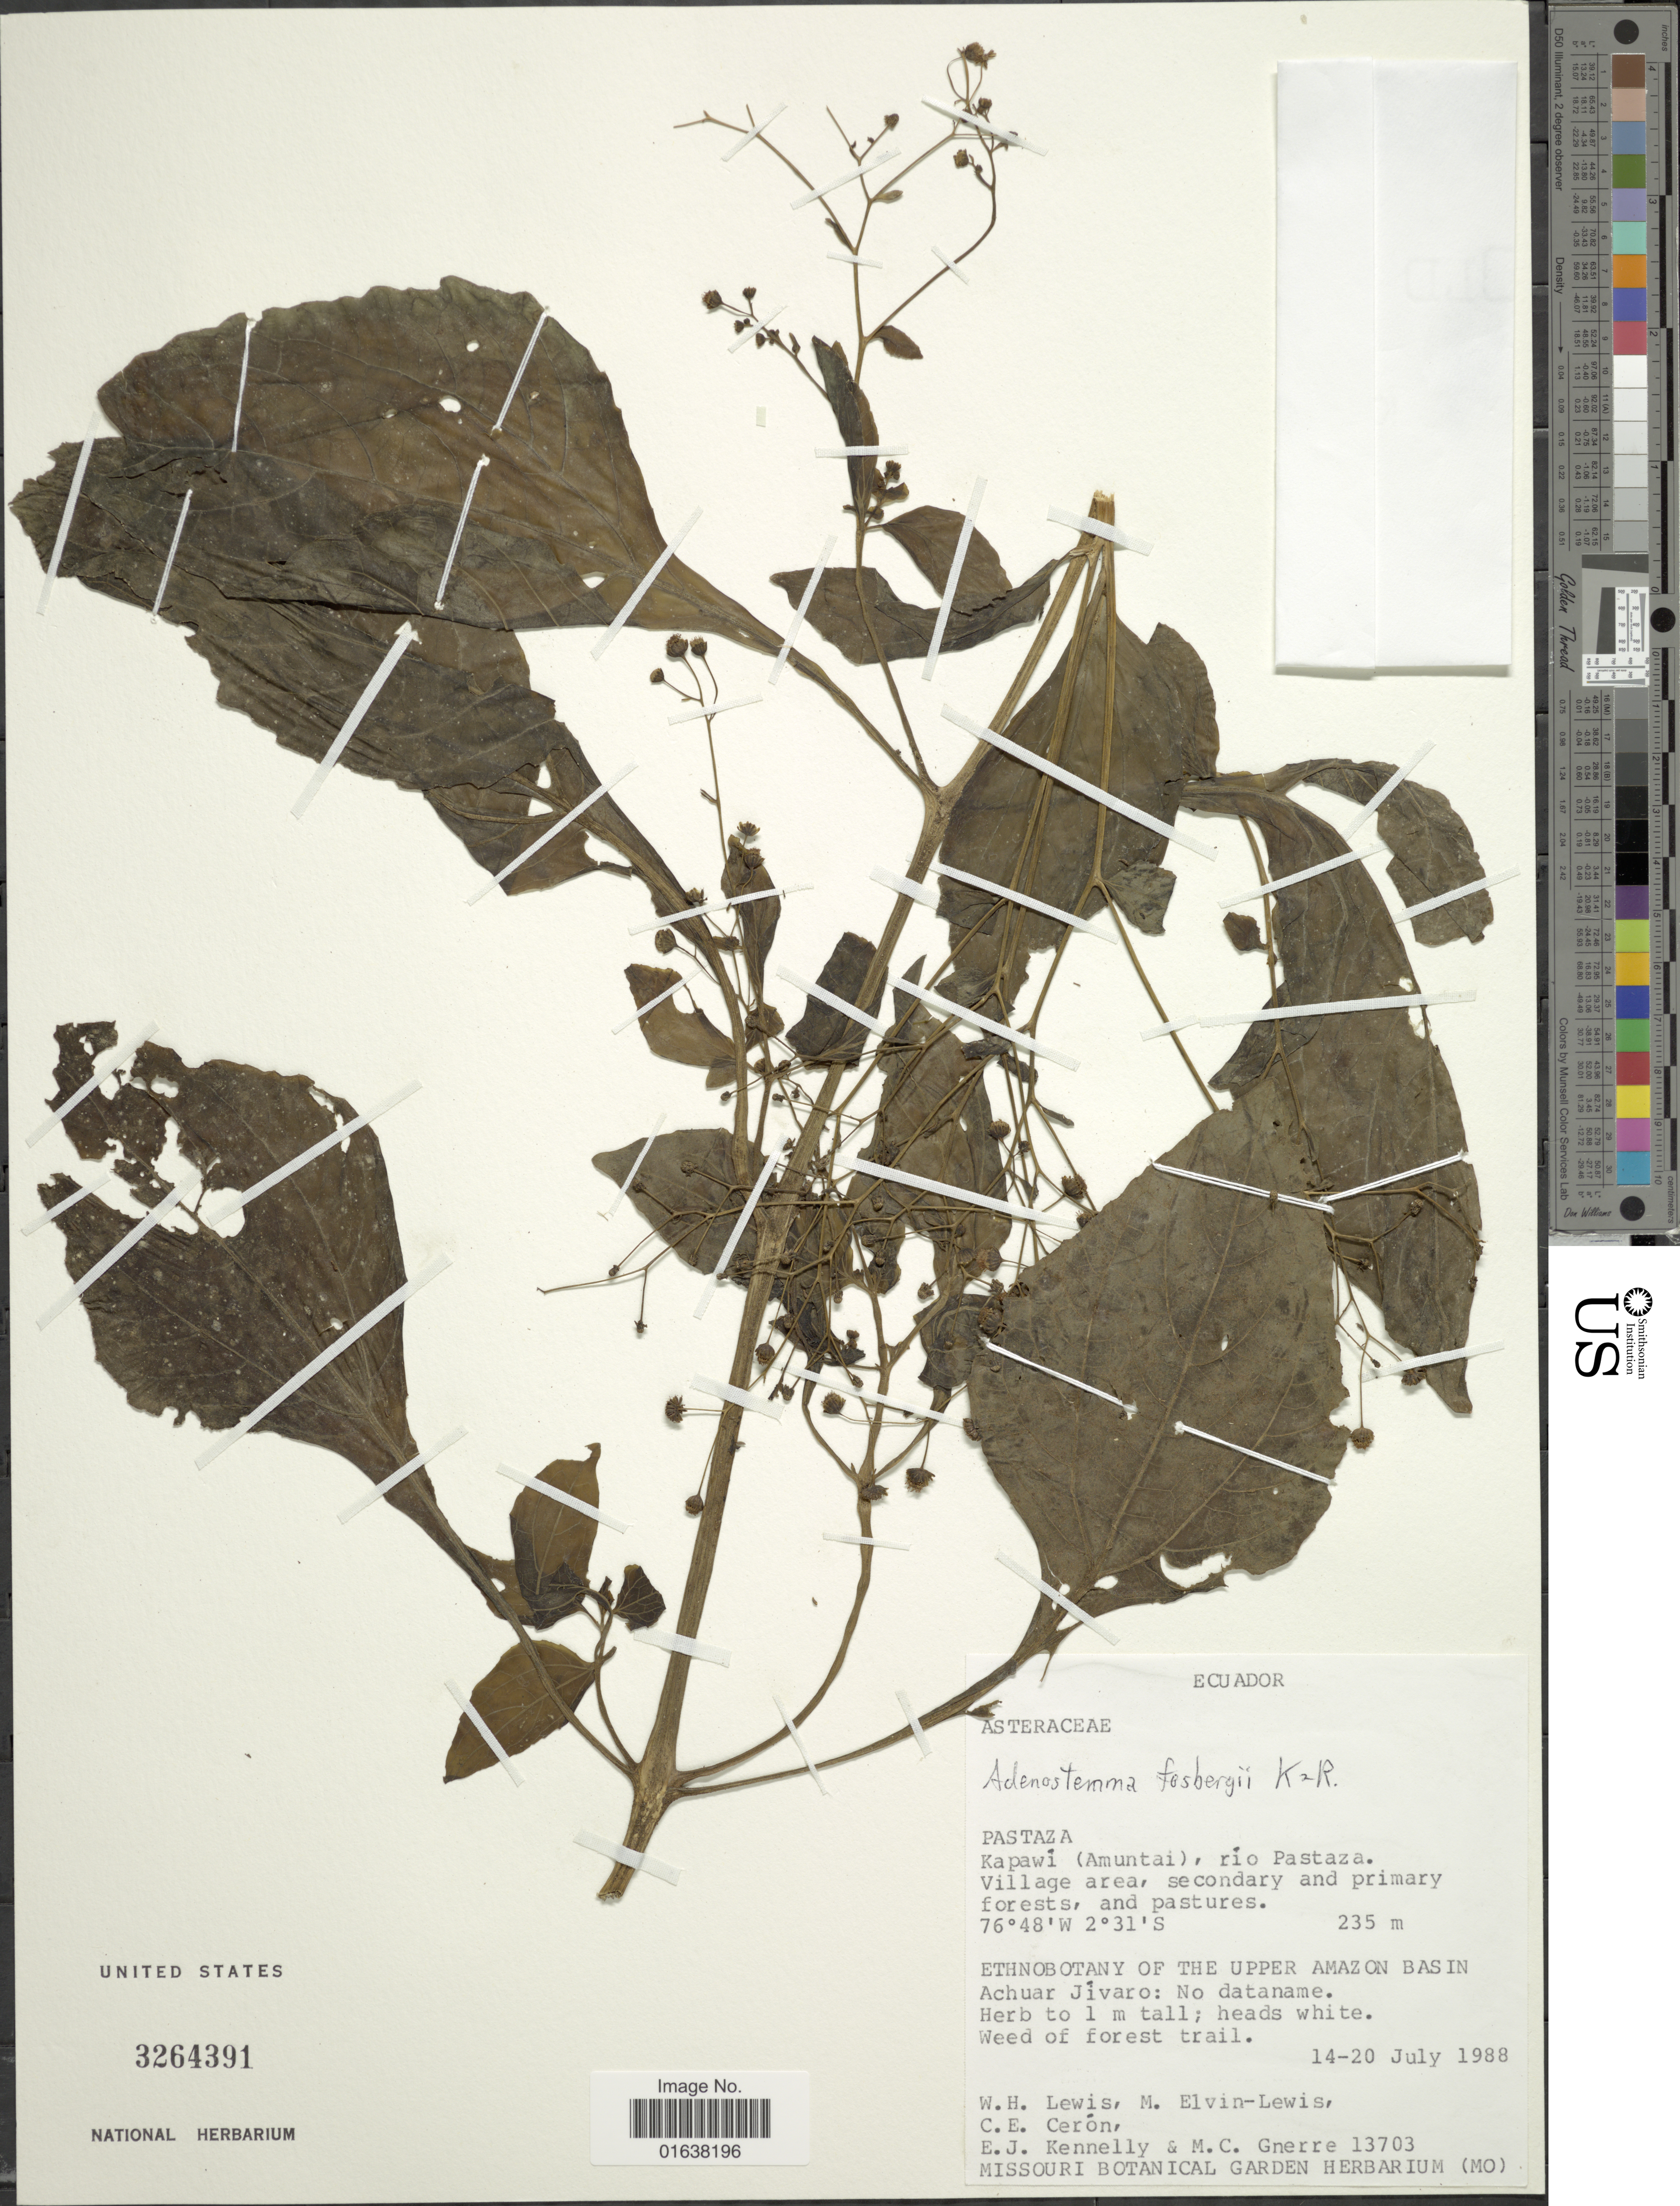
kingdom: Plantae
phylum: Tracheophyta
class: Magnoliopsida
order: Asterales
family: Asteraceae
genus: Adenostemma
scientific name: Adenostemma fosbergii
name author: R.M. King & H. Rob.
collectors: W. H. Lewis, M. Elvin-Lewis, C. E. Cerón M., E. Kennelly & M. Gnerre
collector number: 13703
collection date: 1988-07-14/1988-07-20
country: Ecuador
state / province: Pastaza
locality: Kapawi (Amuntai), rio Pastaza. Village area, Ethnobotany of the upper Amazon Basin, Achuar Jivaro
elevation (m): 235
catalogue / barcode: US 3264391